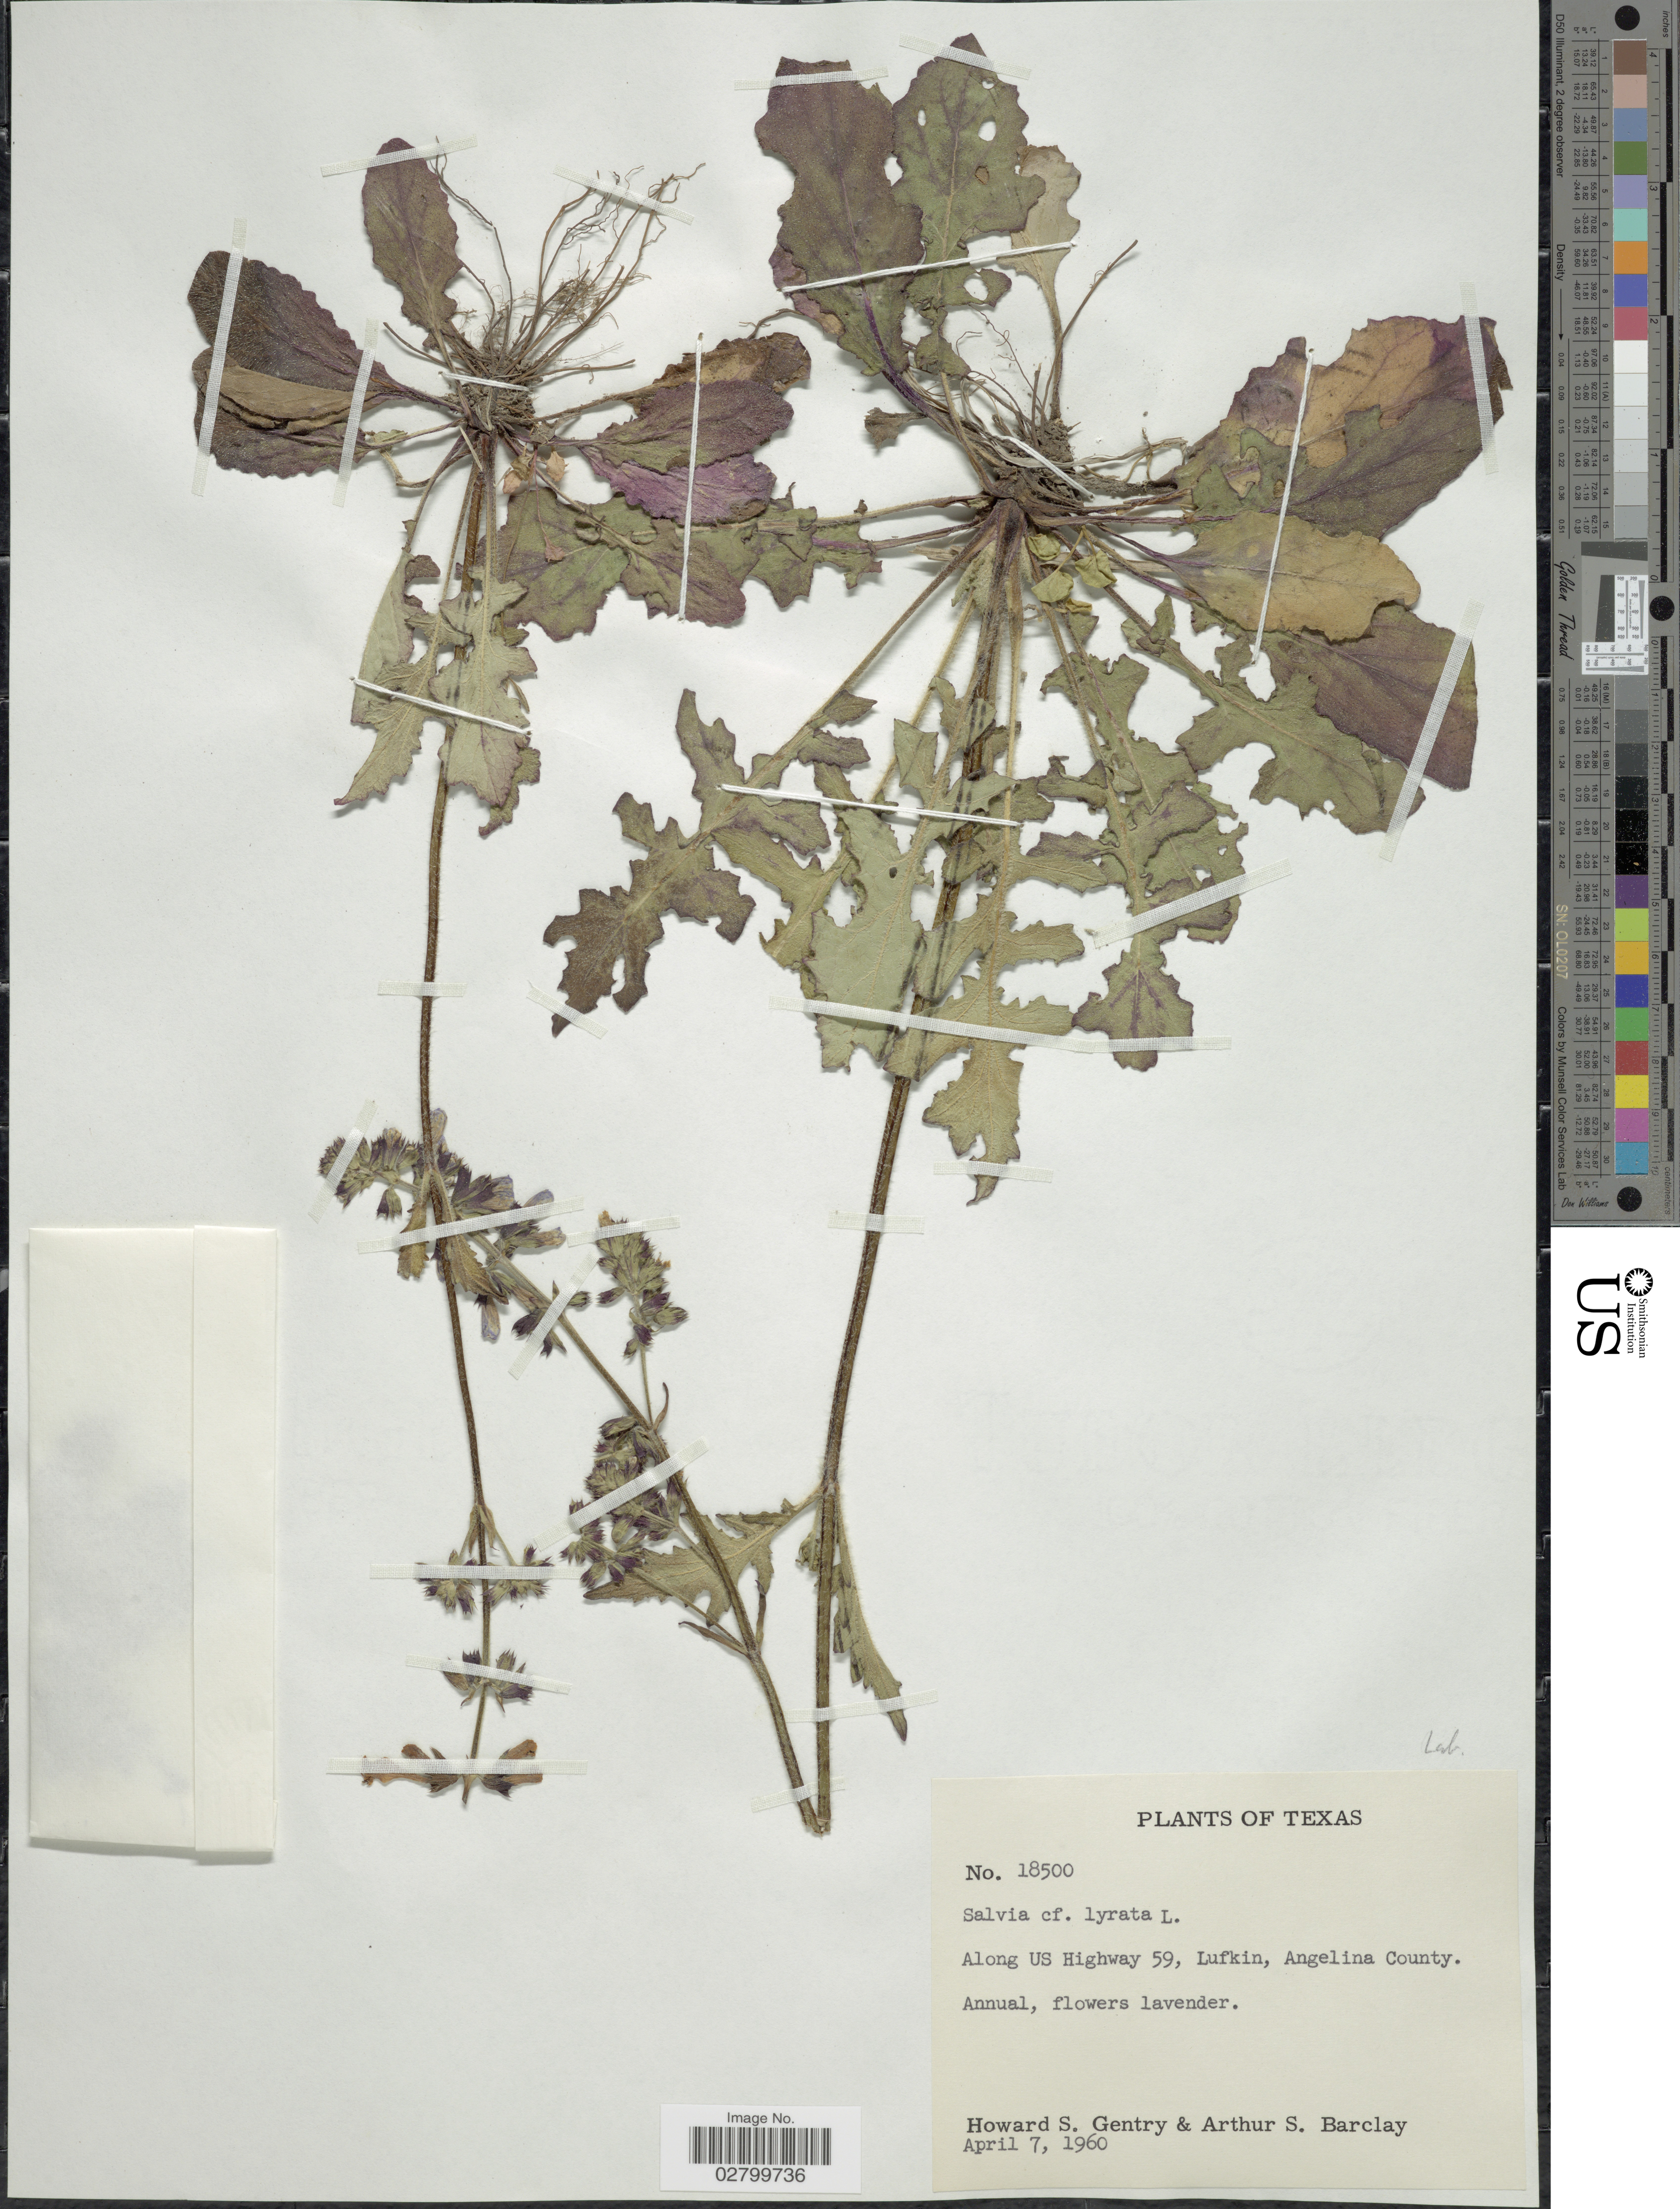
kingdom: Plantae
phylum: Tracheophyta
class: Magnoliopsida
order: Lamiales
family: Lamiaceae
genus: Salvia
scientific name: Salvia lyrata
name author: L.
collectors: H. S. Gentry & A. S. Barclay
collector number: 18500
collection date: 1960-04-07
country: United States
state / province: Texas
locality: Along US Highway 59, Lufkin, Angelina County.